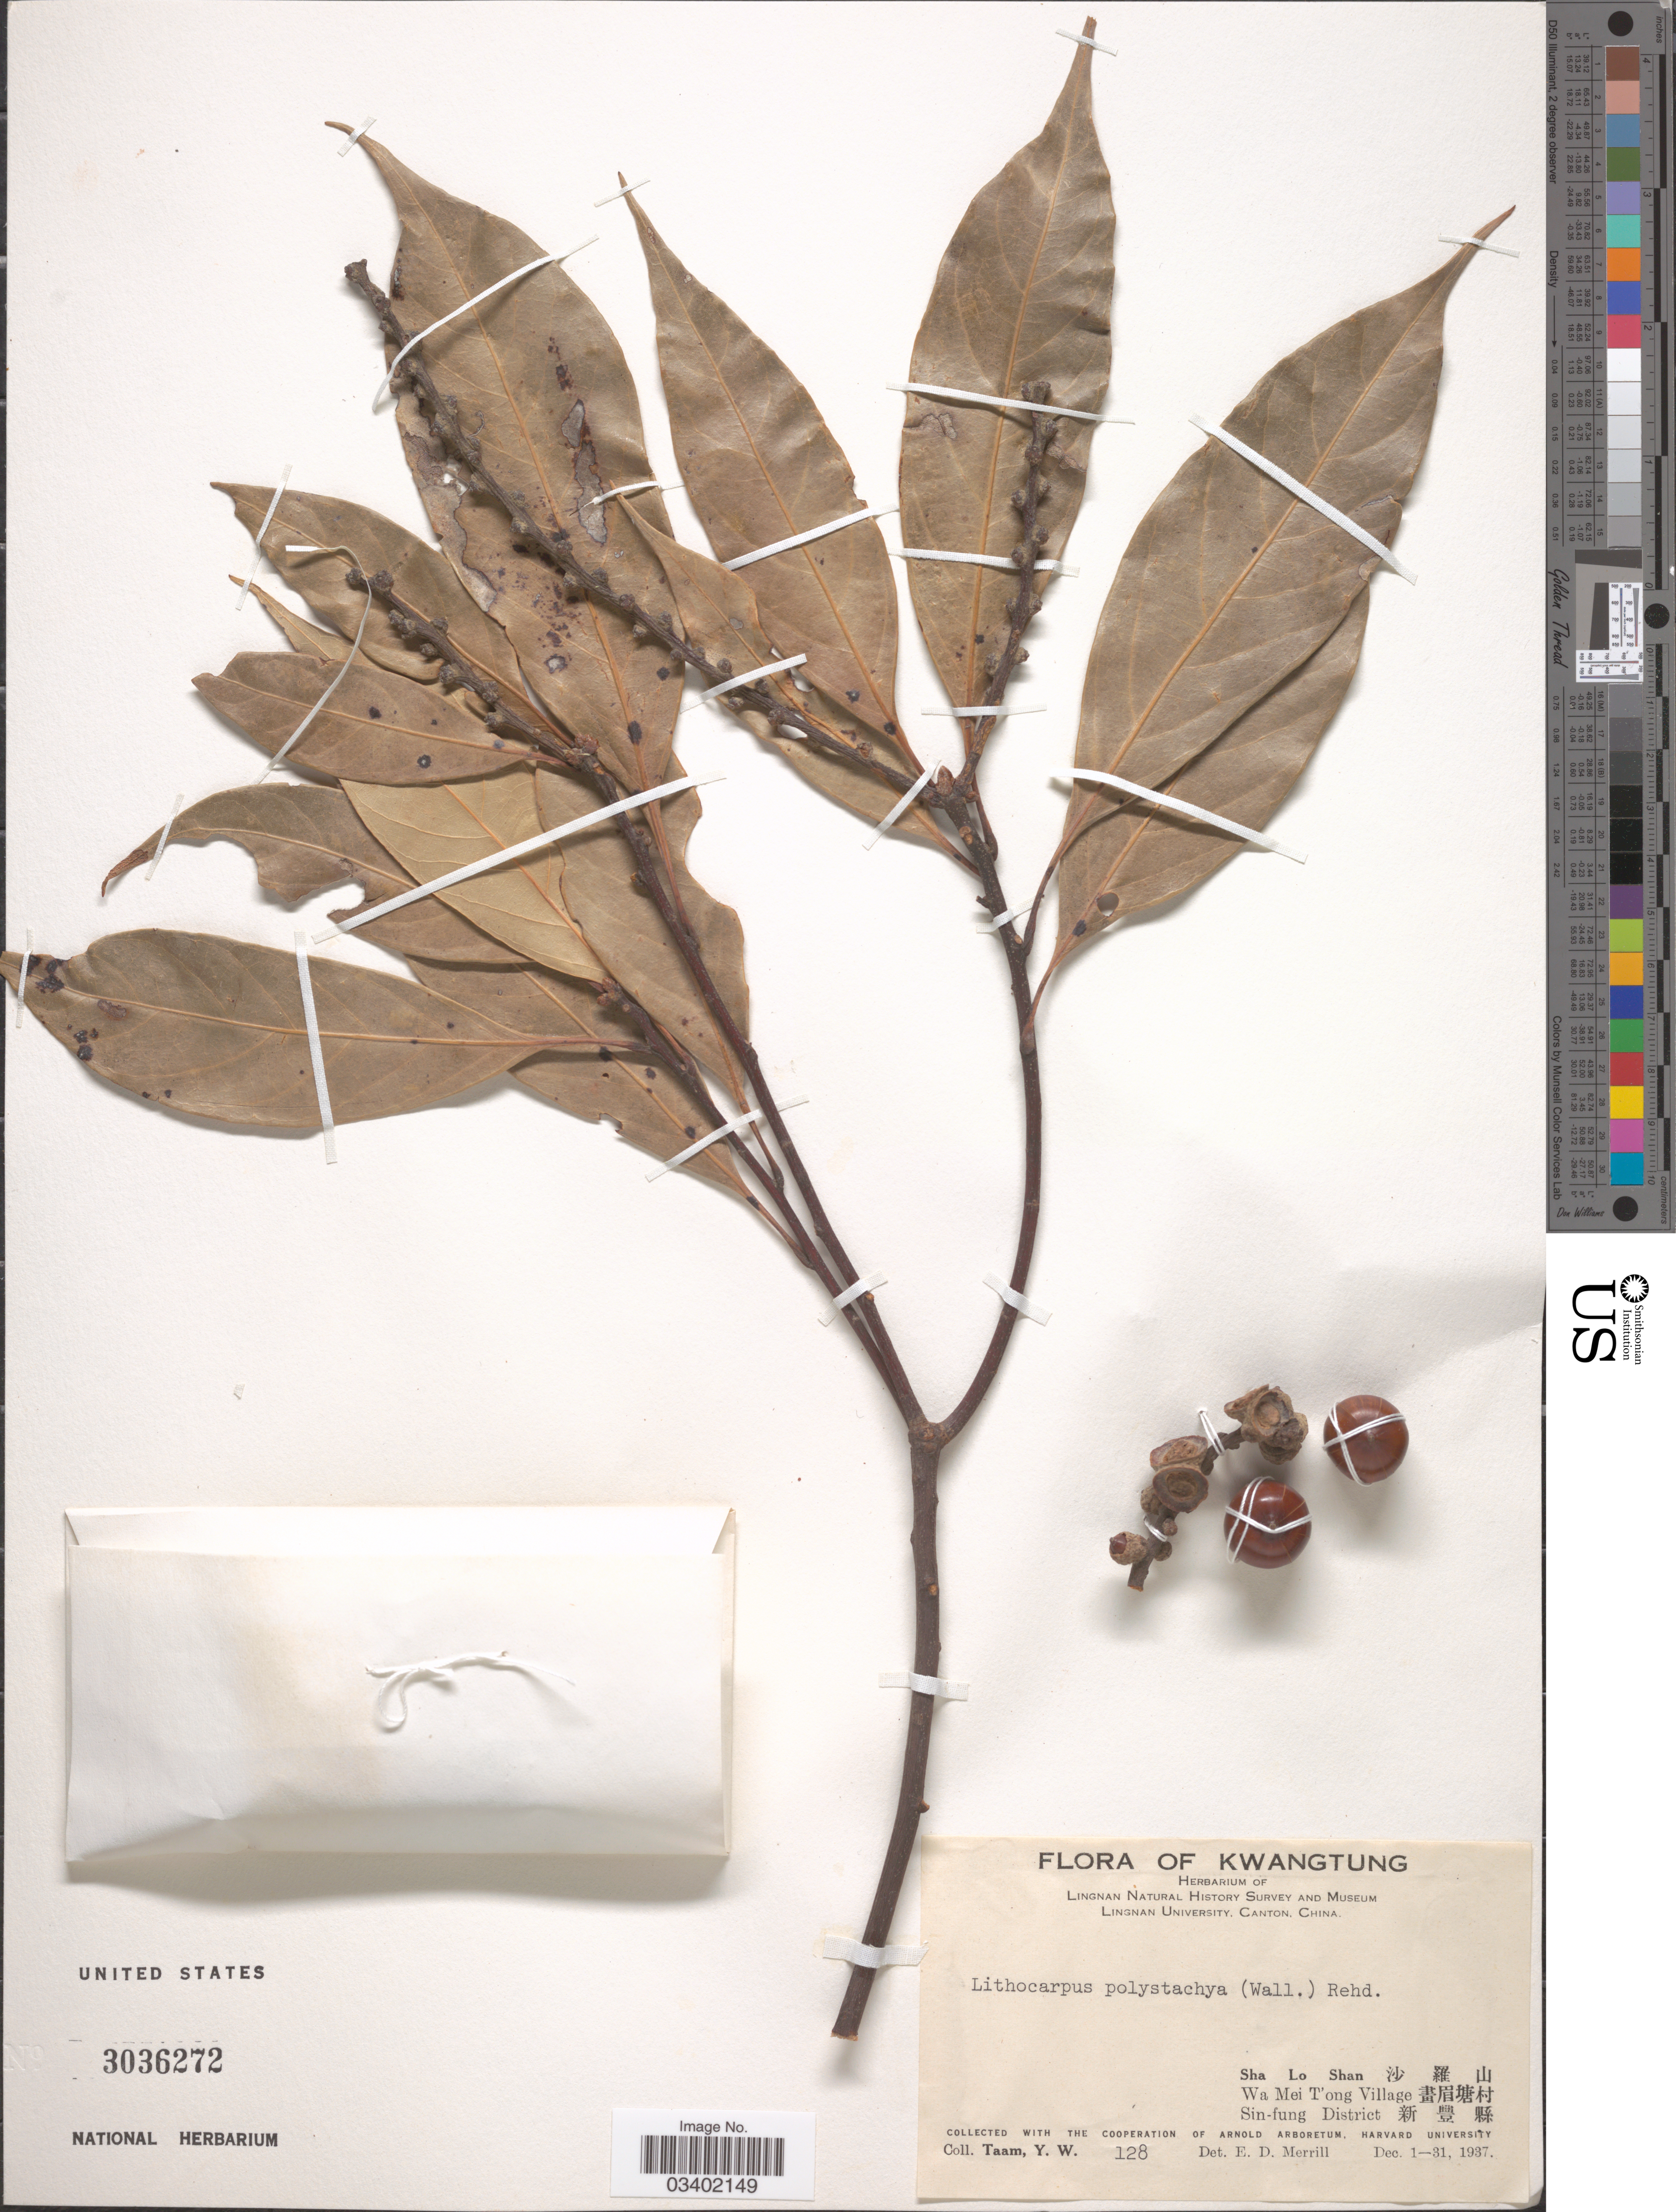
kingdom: Plantae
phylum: Tracheophyta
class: Magnoliopsida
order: Fagales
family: Fagaceae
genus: Lithocarpus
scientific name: Lithocarpus polystachyus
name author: (Wall. ex A. DC.) Rehder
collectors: Y. W. Taam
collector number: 128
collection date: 1937-12-01/1937-12-31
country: China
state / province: Guangdong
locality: Kwangtung. Sha Lo Shan X. Wa Mei T'ong Village X. Sin-fung District X.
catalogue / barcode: US 3036272